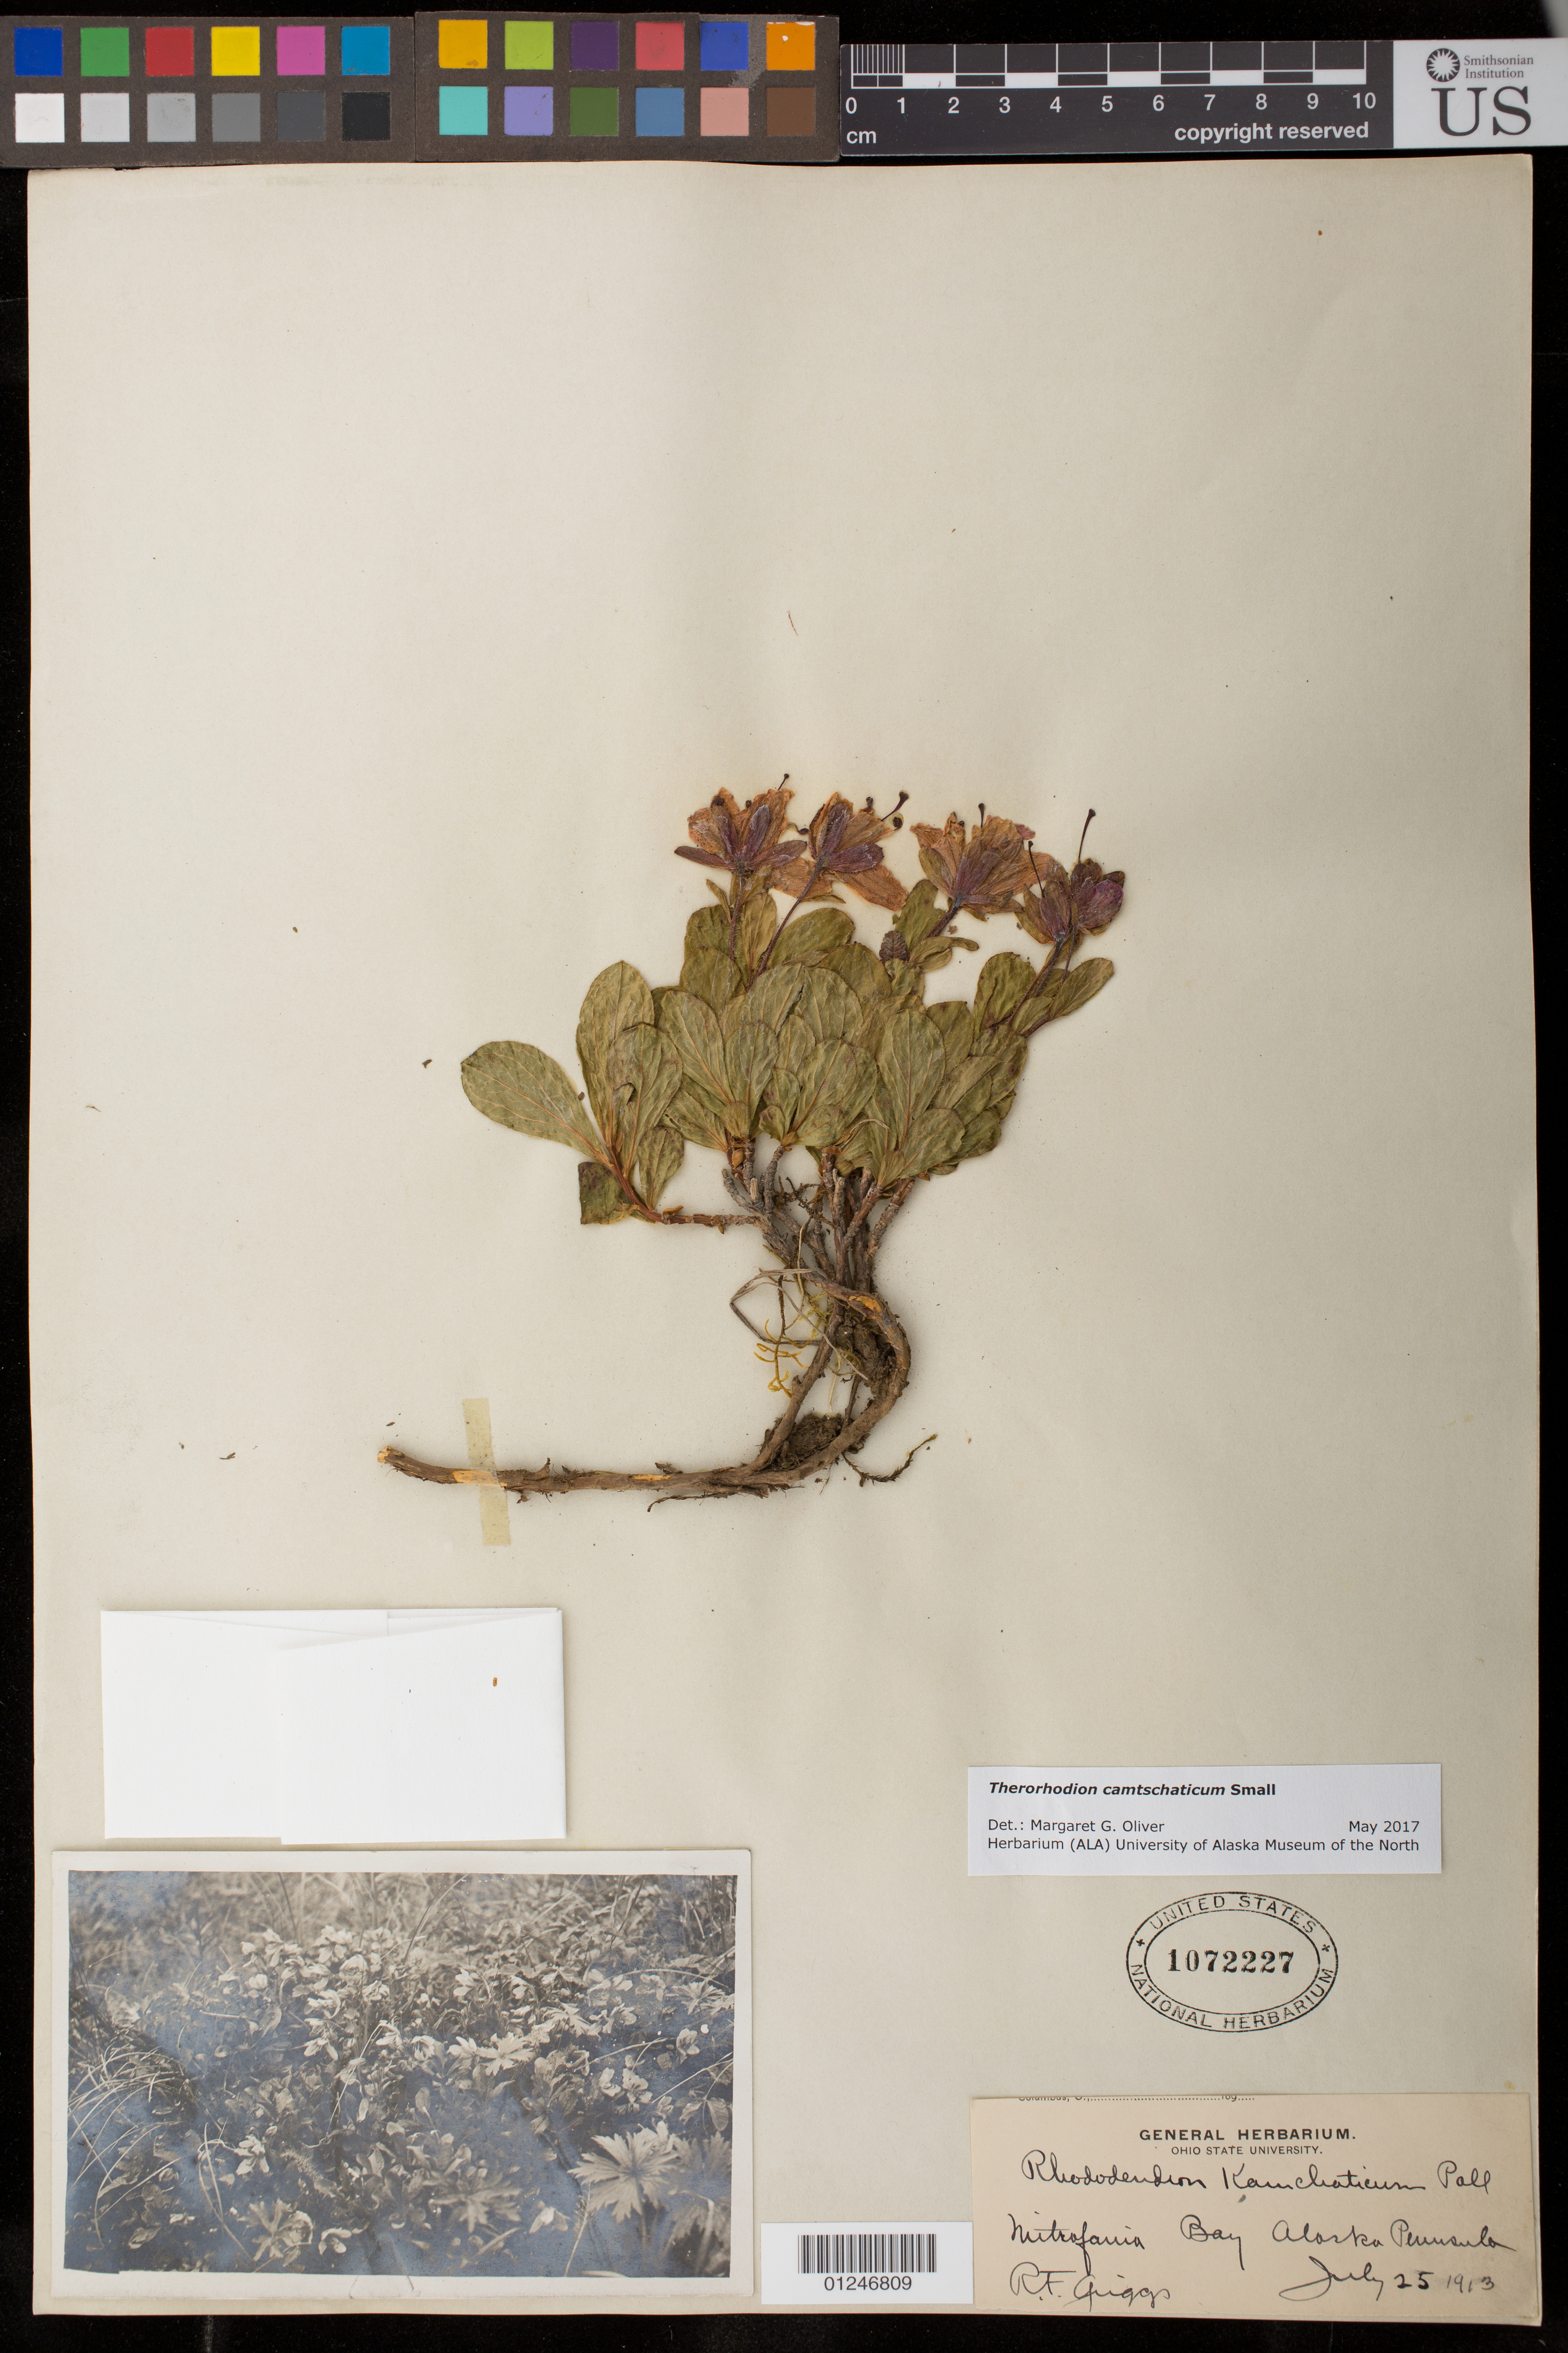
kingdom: Plantae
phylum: Tracheophyta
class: Magnoliopsida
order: Ericales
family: Ericaceae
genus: Therorhodion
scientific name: Therorhodion camtschaticum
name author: (Pall.) Small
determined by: Oliver, M. G., (ALA), University of Alaska Museum of the North (UNITED STATES)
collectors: R. F. Griggs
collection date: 1913-07-25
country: United States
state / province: Alaska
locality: Mitrafania Bay, Alaska Peninsula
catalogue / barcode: US 1072227